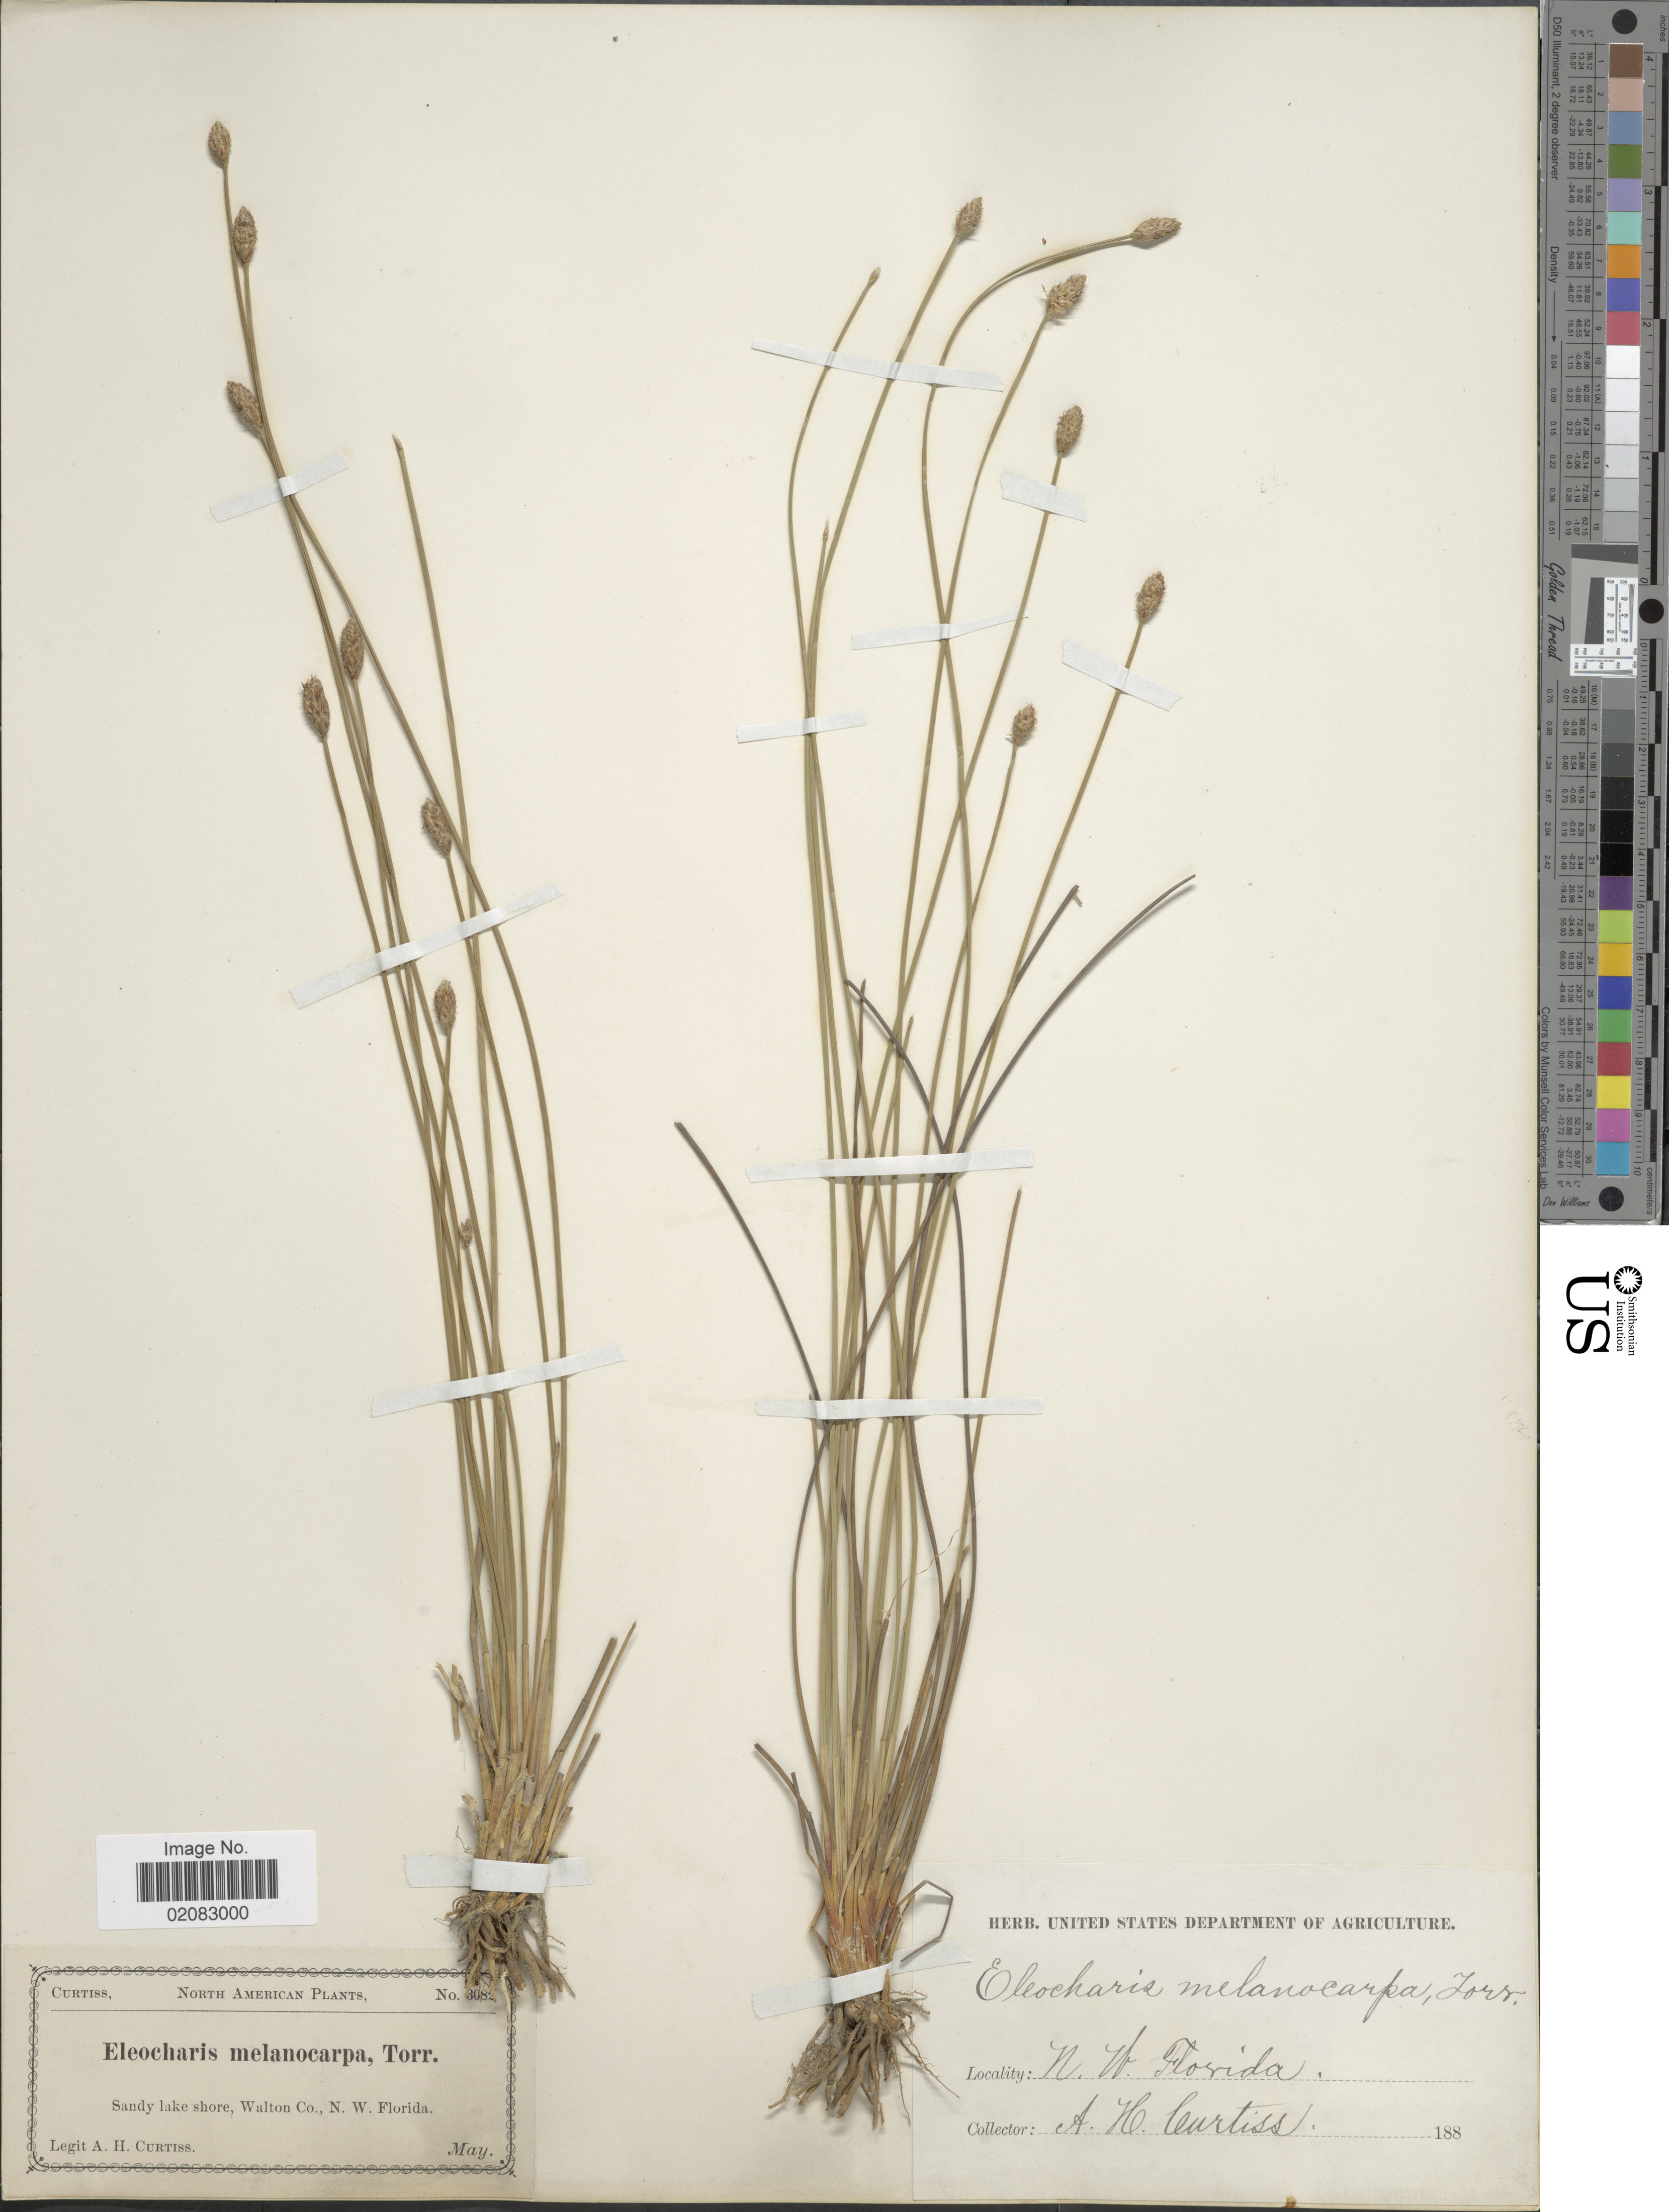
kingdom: Plantae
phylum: Tracheophyta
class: Liliopsida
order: Poales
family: Cyperaceae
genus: Eleocharis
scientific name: Eleocharis melanocarpa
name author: Torr.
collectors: A. H. Curtiss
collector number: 3082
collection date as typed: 188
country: United States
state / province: Florida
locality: Sandy lake shore, Walton Co., N.W. Florida